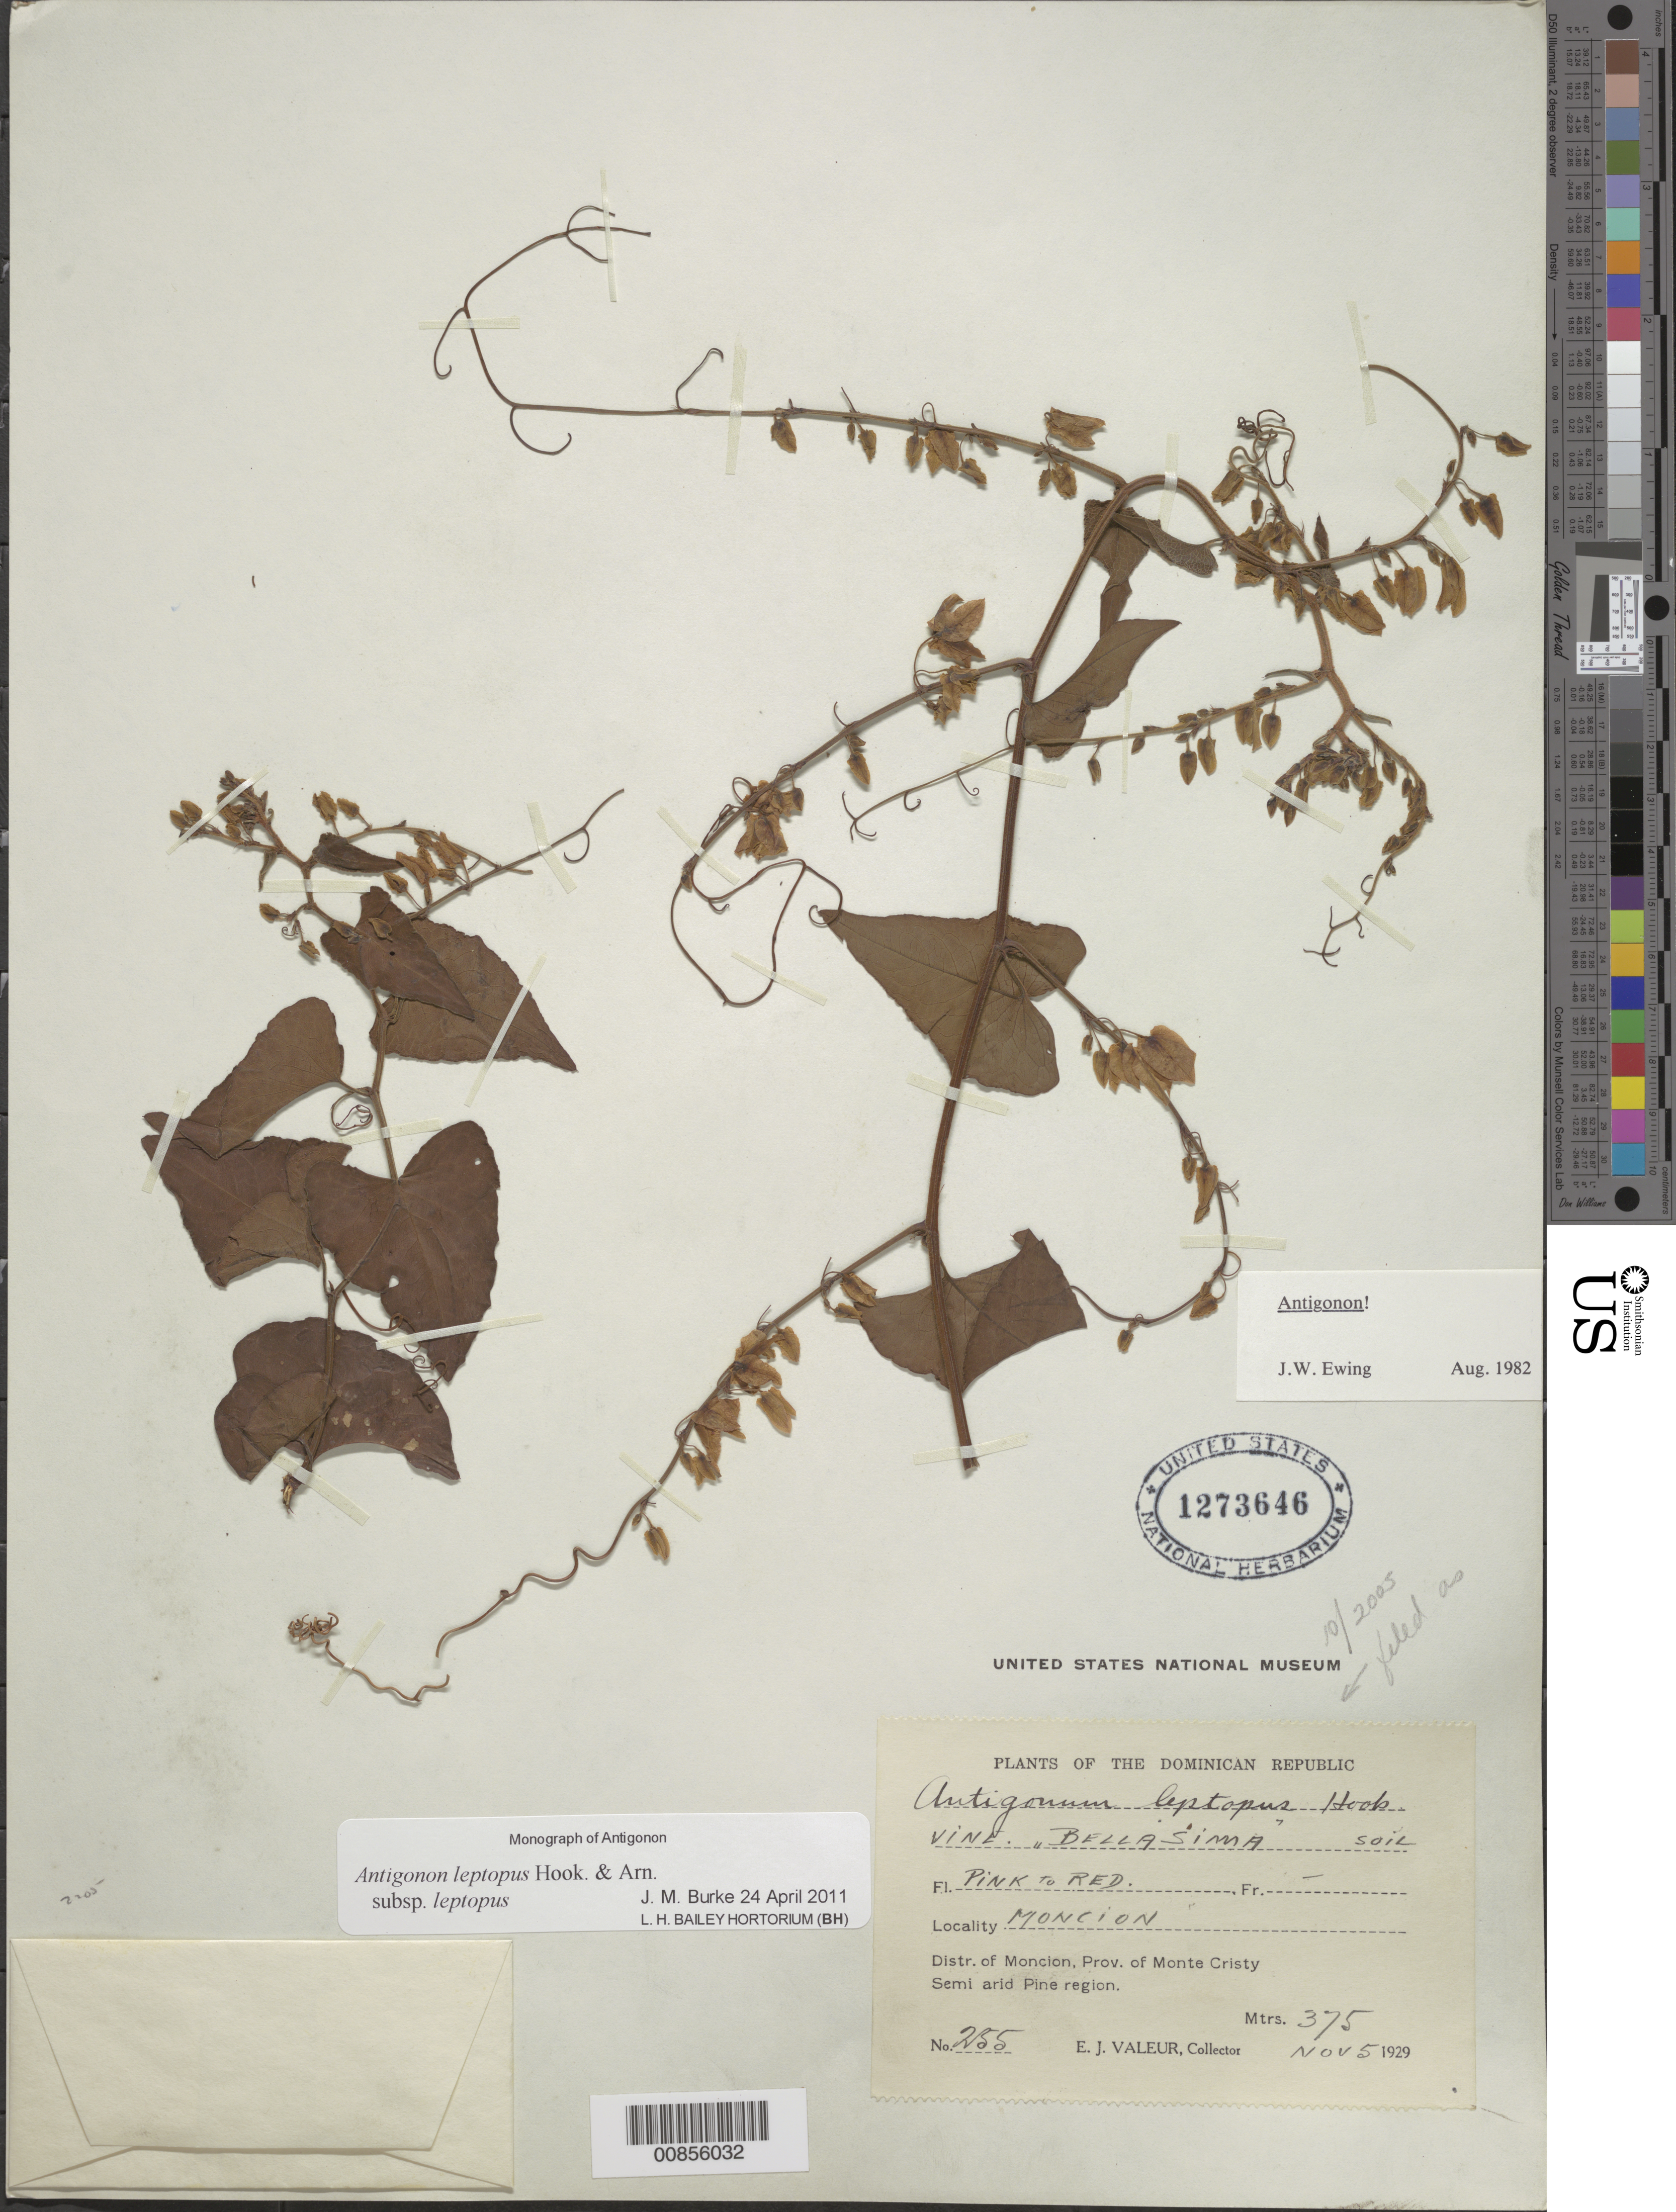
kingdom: Plantae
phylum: Tracheophyta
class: Magnoliopsida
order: Caryophyllales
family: Polygonaceae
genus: Antigonon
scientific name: Antigonon leptopus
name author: Hook. & Arn.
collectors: E. Valeur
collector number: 255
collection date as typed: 05 Nov 1929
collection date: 1929-11-05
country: Dominican Republic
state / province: Monte Cristi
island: Hispaniola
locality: Distr. of Monción, Monción.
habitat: Soil. Asemi arid Pine region.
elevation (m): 375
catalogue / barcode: US 1273646